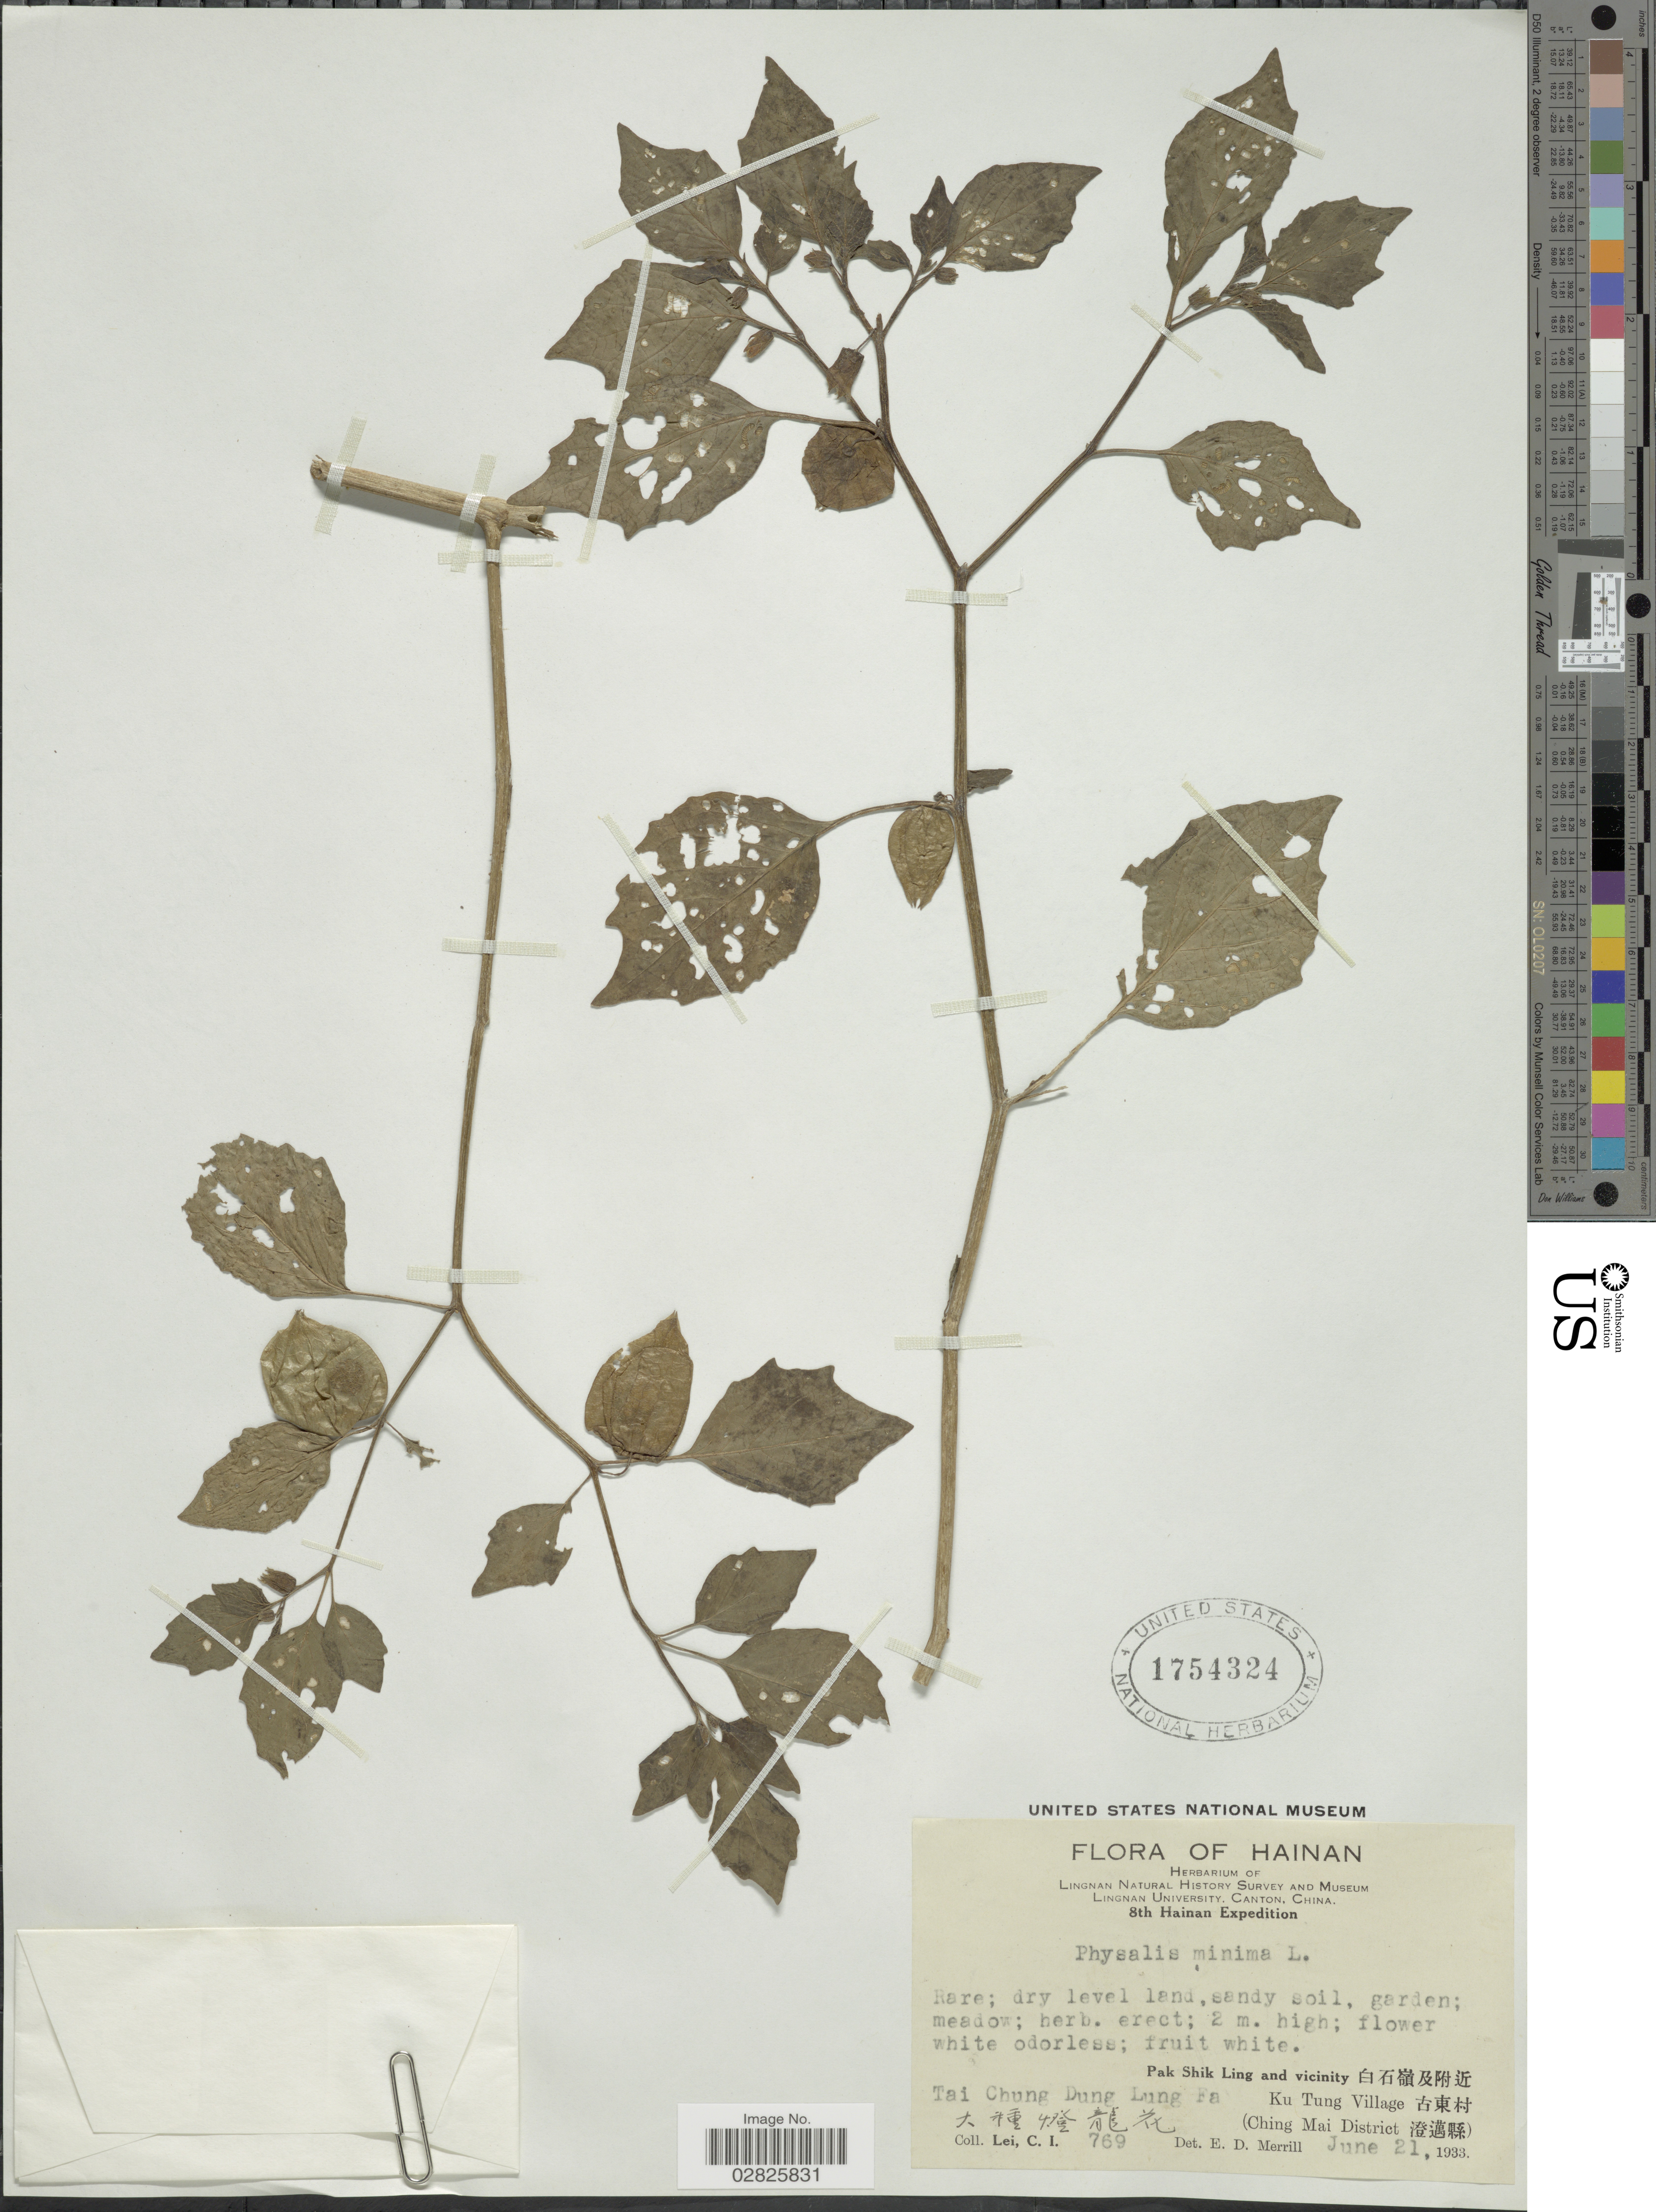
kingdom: Plantae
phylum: Tracheophyta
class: Magnoliopsida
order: Solanales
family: Solanaceae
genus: Physalis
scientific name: Physalis minima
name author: L.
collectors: C. I. Lei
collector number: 769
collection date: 1933-06-21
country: China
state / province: Hainan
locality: PakShikLing and Vicinity, Ku Tung Village, (Ching Mai District), (Ching Mai District.)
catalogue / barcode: US 1754324